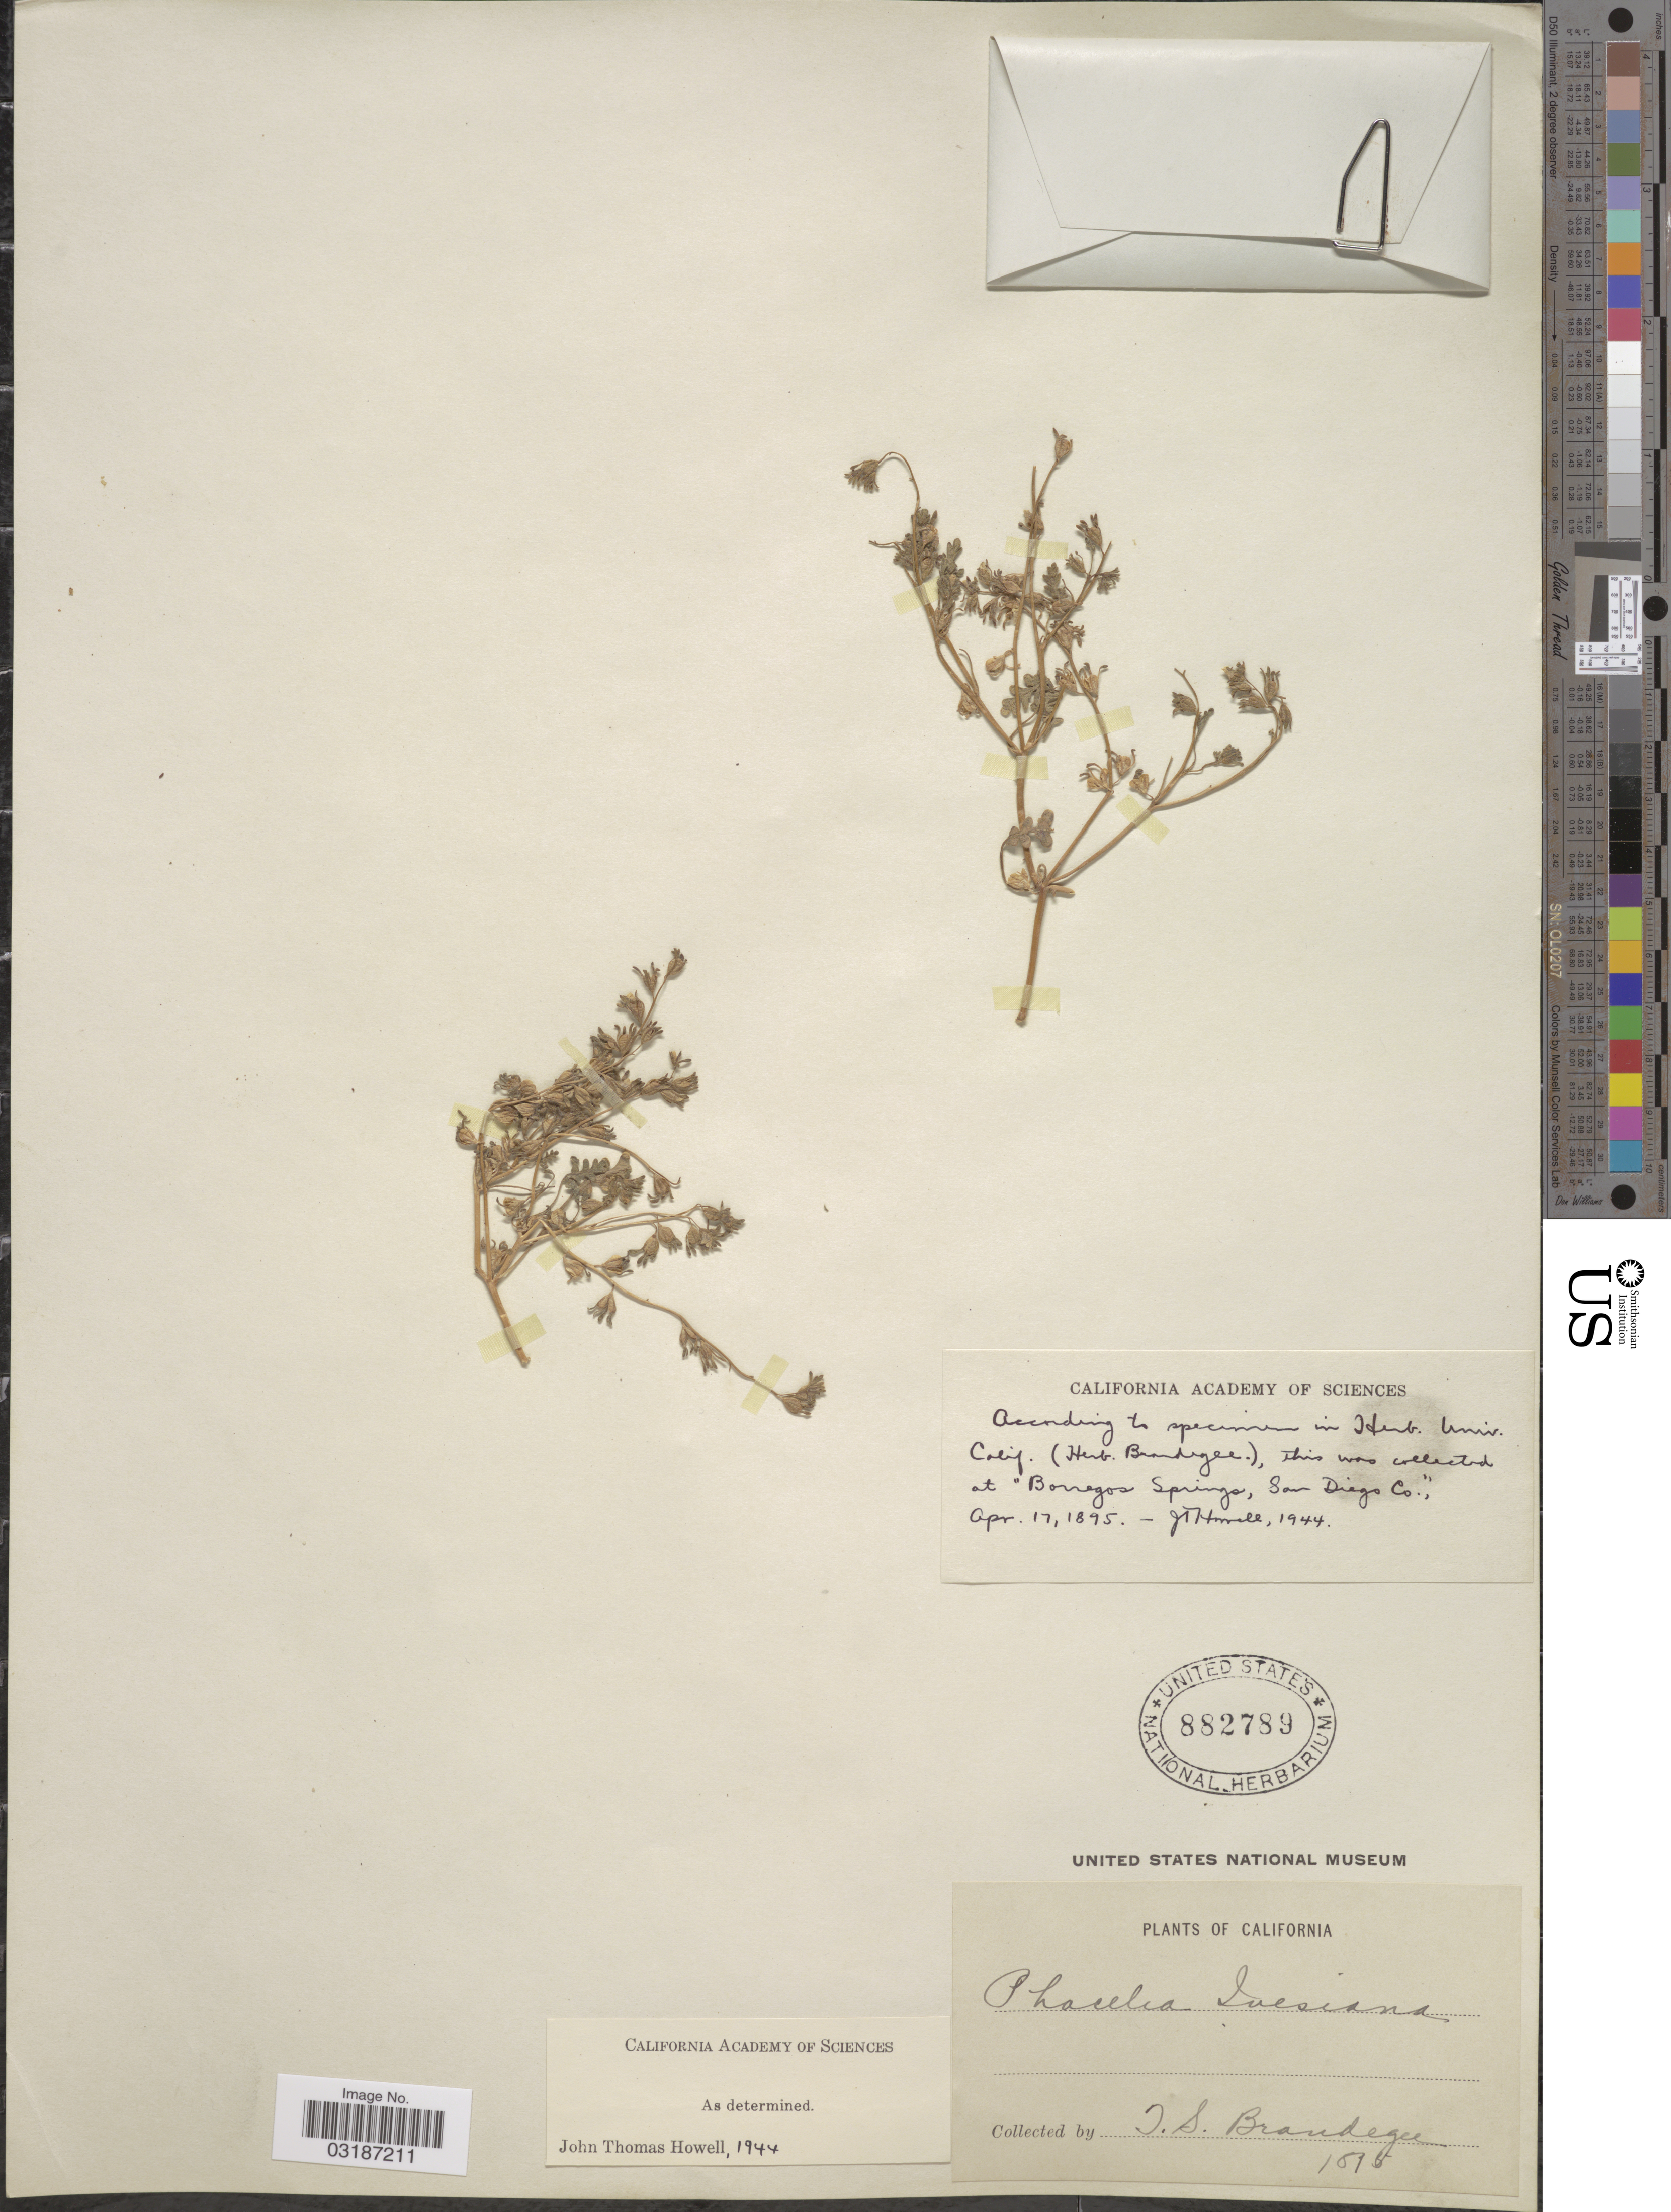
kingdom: Plantae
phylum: Tracheophyta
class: Magnoliopsida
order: Boraginales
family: Hydrophyllaceae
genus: Phacelia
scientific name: Phacelia ivesiana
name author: Torr.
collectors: T. S. Brandegee (herbarium)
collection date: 1895-04-17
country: United States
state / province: California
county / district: San Diego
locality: At "Borregos Springs, San Diego Co."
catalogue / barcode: US 882789